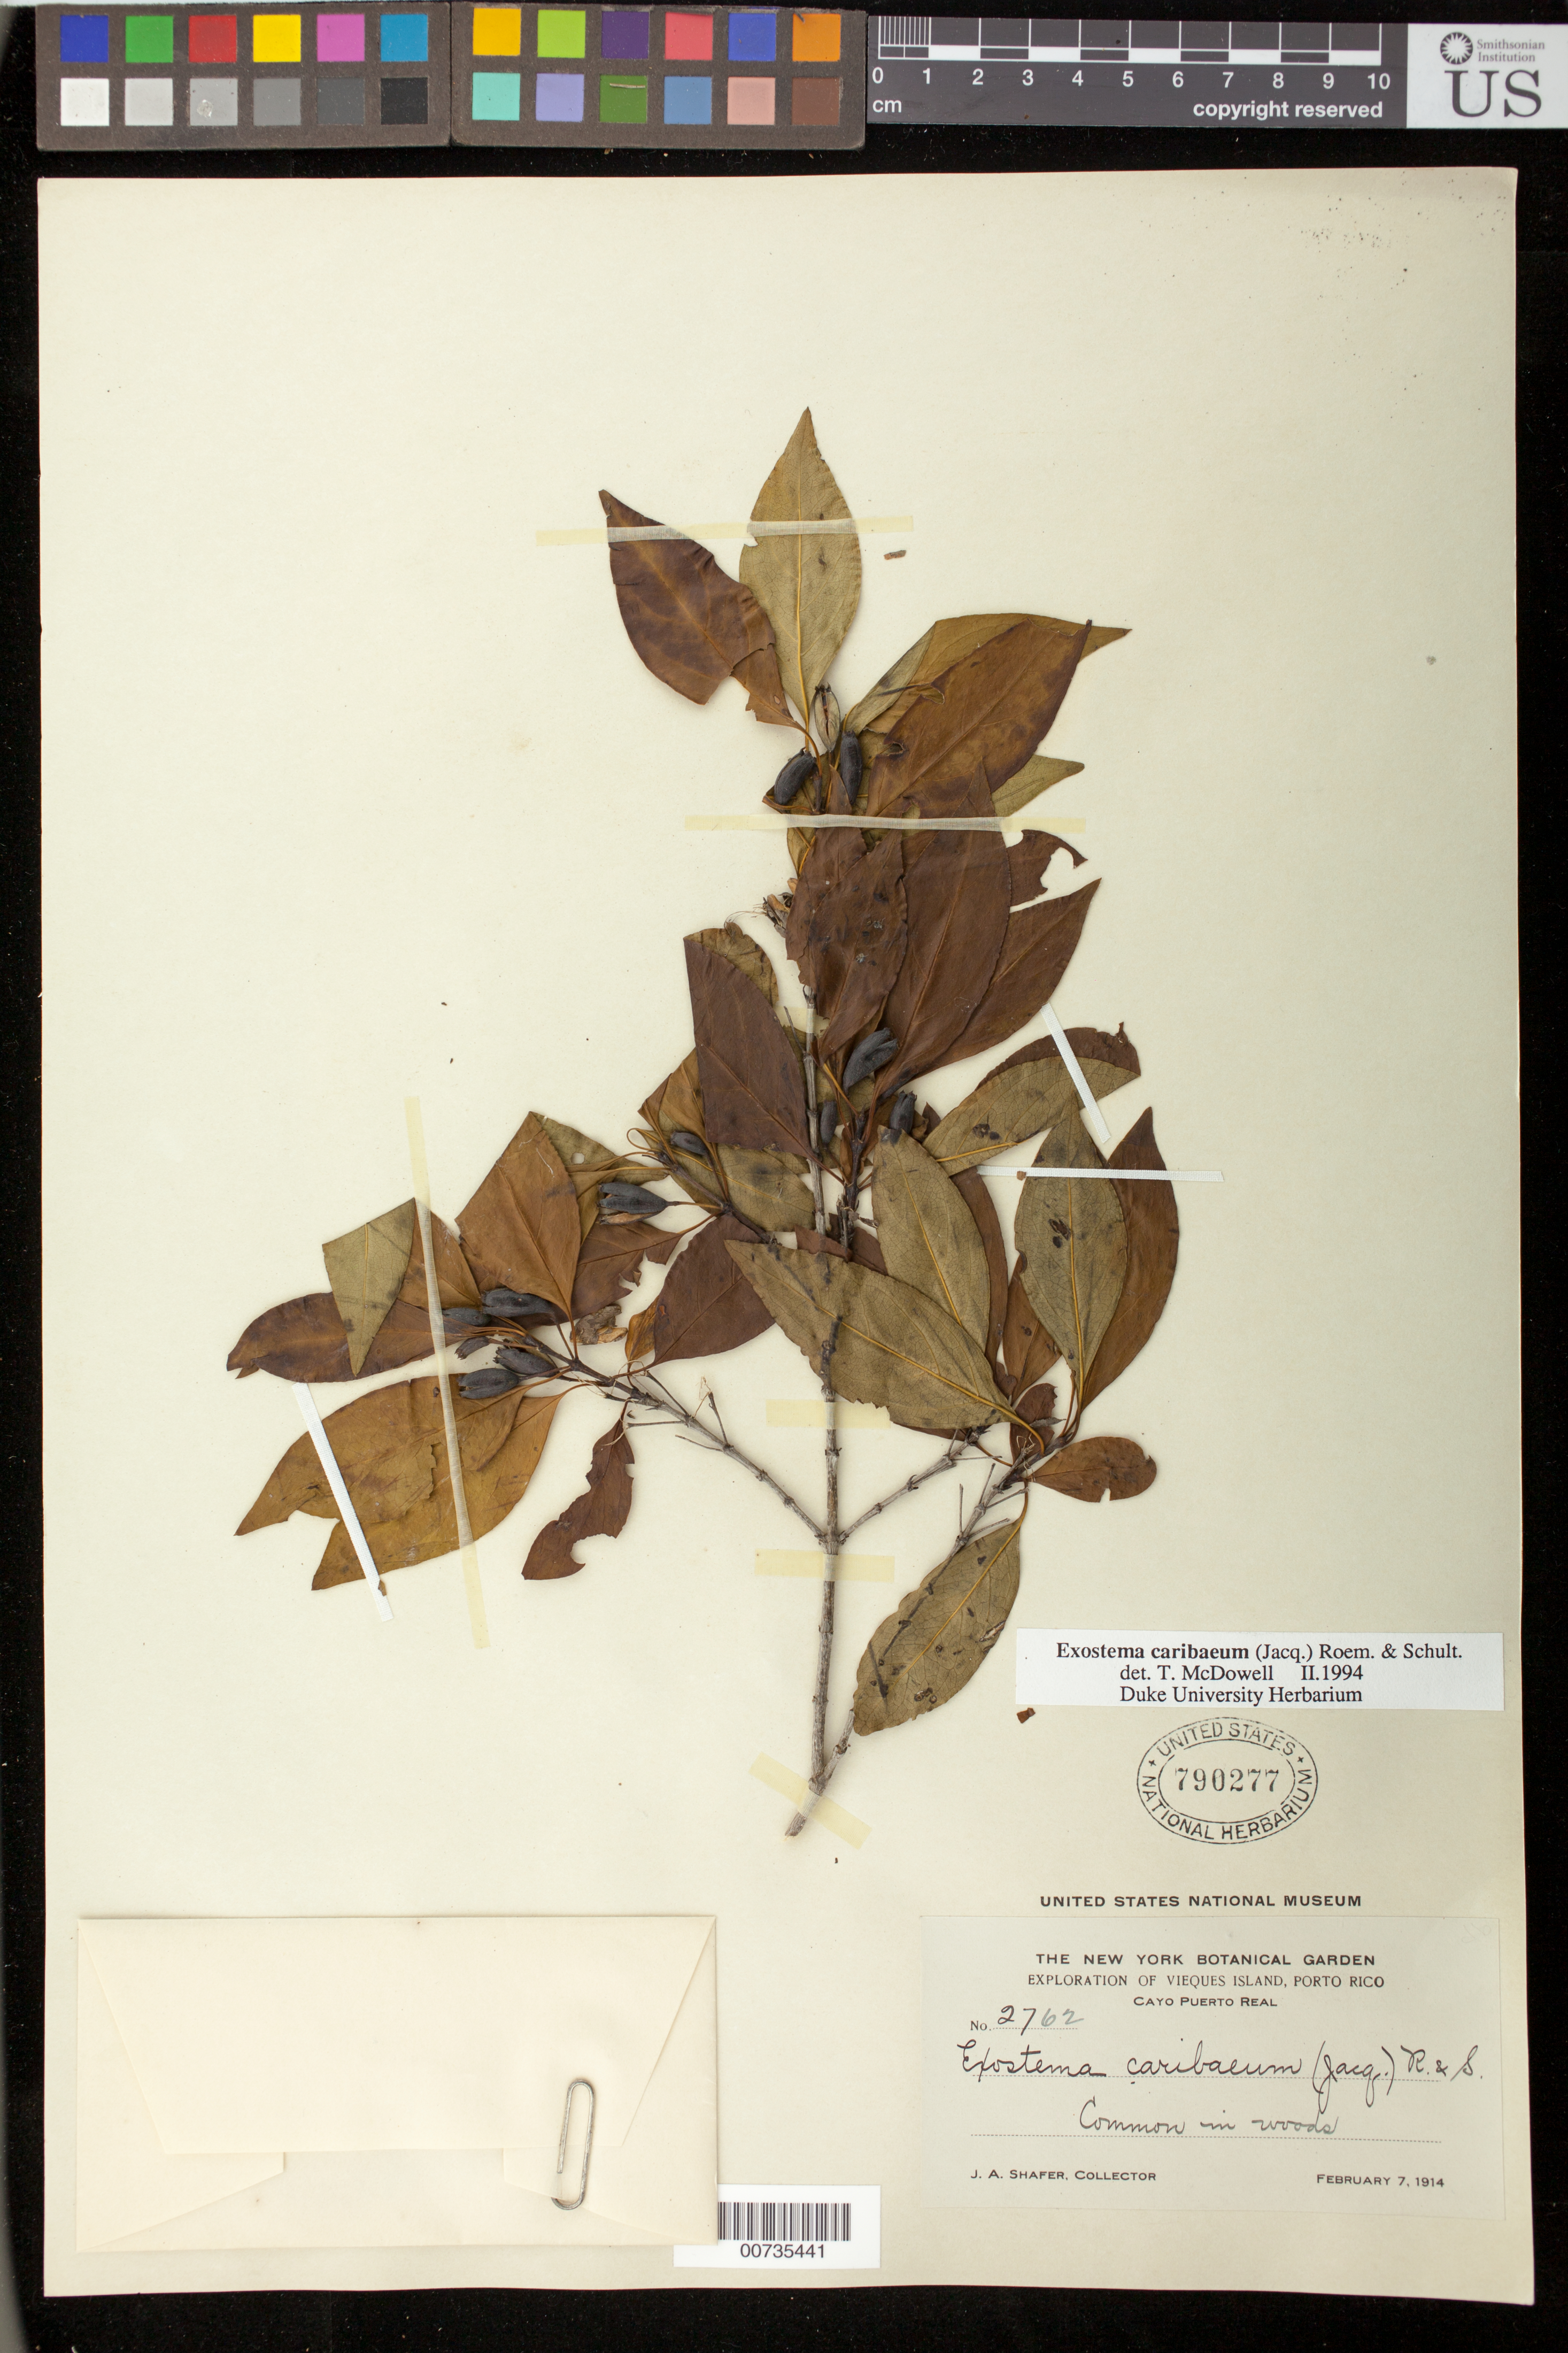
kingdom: Plantae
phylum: Tracheophyta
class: Magnoliopsida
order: Gentianales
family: Rubiaceae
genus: Exostema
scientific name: Exostema caribaeum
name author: (Jacq.) Roem. & Schult.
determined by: McDowell, T.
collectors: J. A. Shafer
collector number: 2762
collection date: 1914-02-07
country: Puerto Rico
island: Vieques Island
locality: Cayo Puerto Real.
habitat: Common in woods.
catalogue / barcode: US 790277